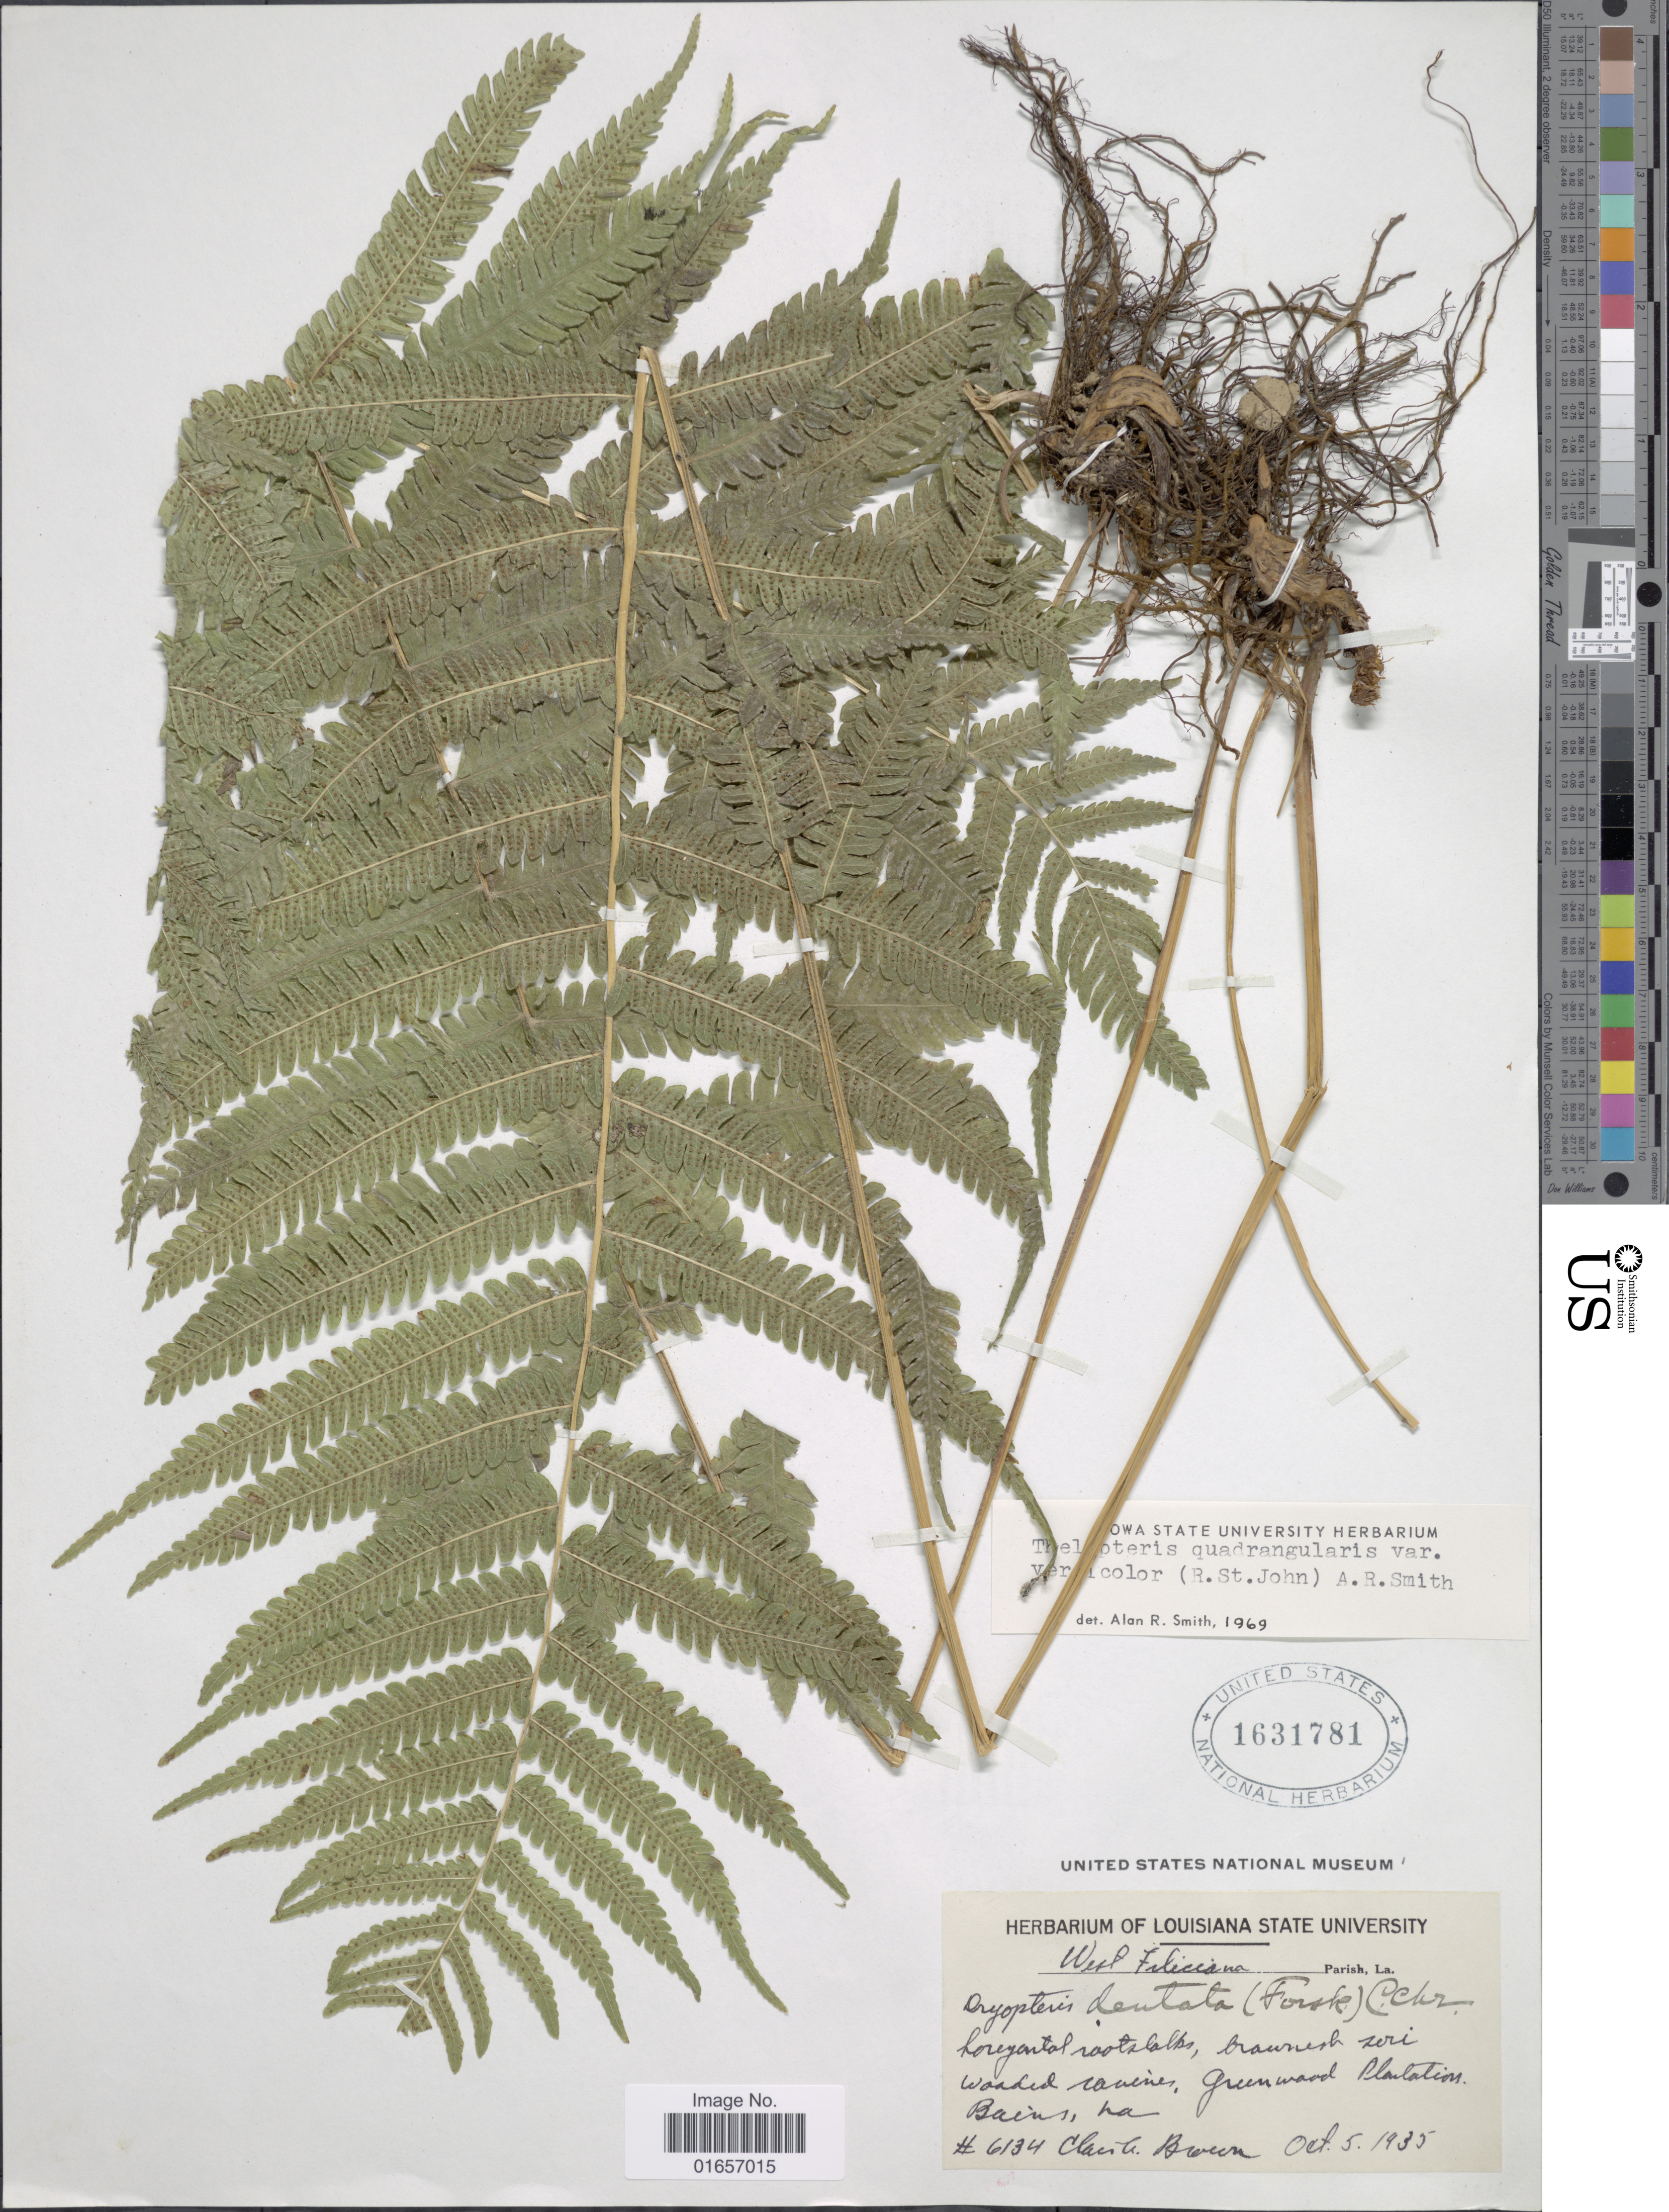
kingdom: Plantae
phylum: Tracheophyta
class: Polypodiopsida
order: Polypodiales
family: Thelypteridaceae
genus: Christella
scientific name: Christella hispidula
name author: (Decne.) Holttum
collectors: C. Brown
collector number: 6134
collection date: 1935-10-05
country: United States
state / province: Louisiana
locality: West Filiciana, Parish, La., wooded ravines, Greenwood Plantation Bains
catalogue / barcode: US 1631781